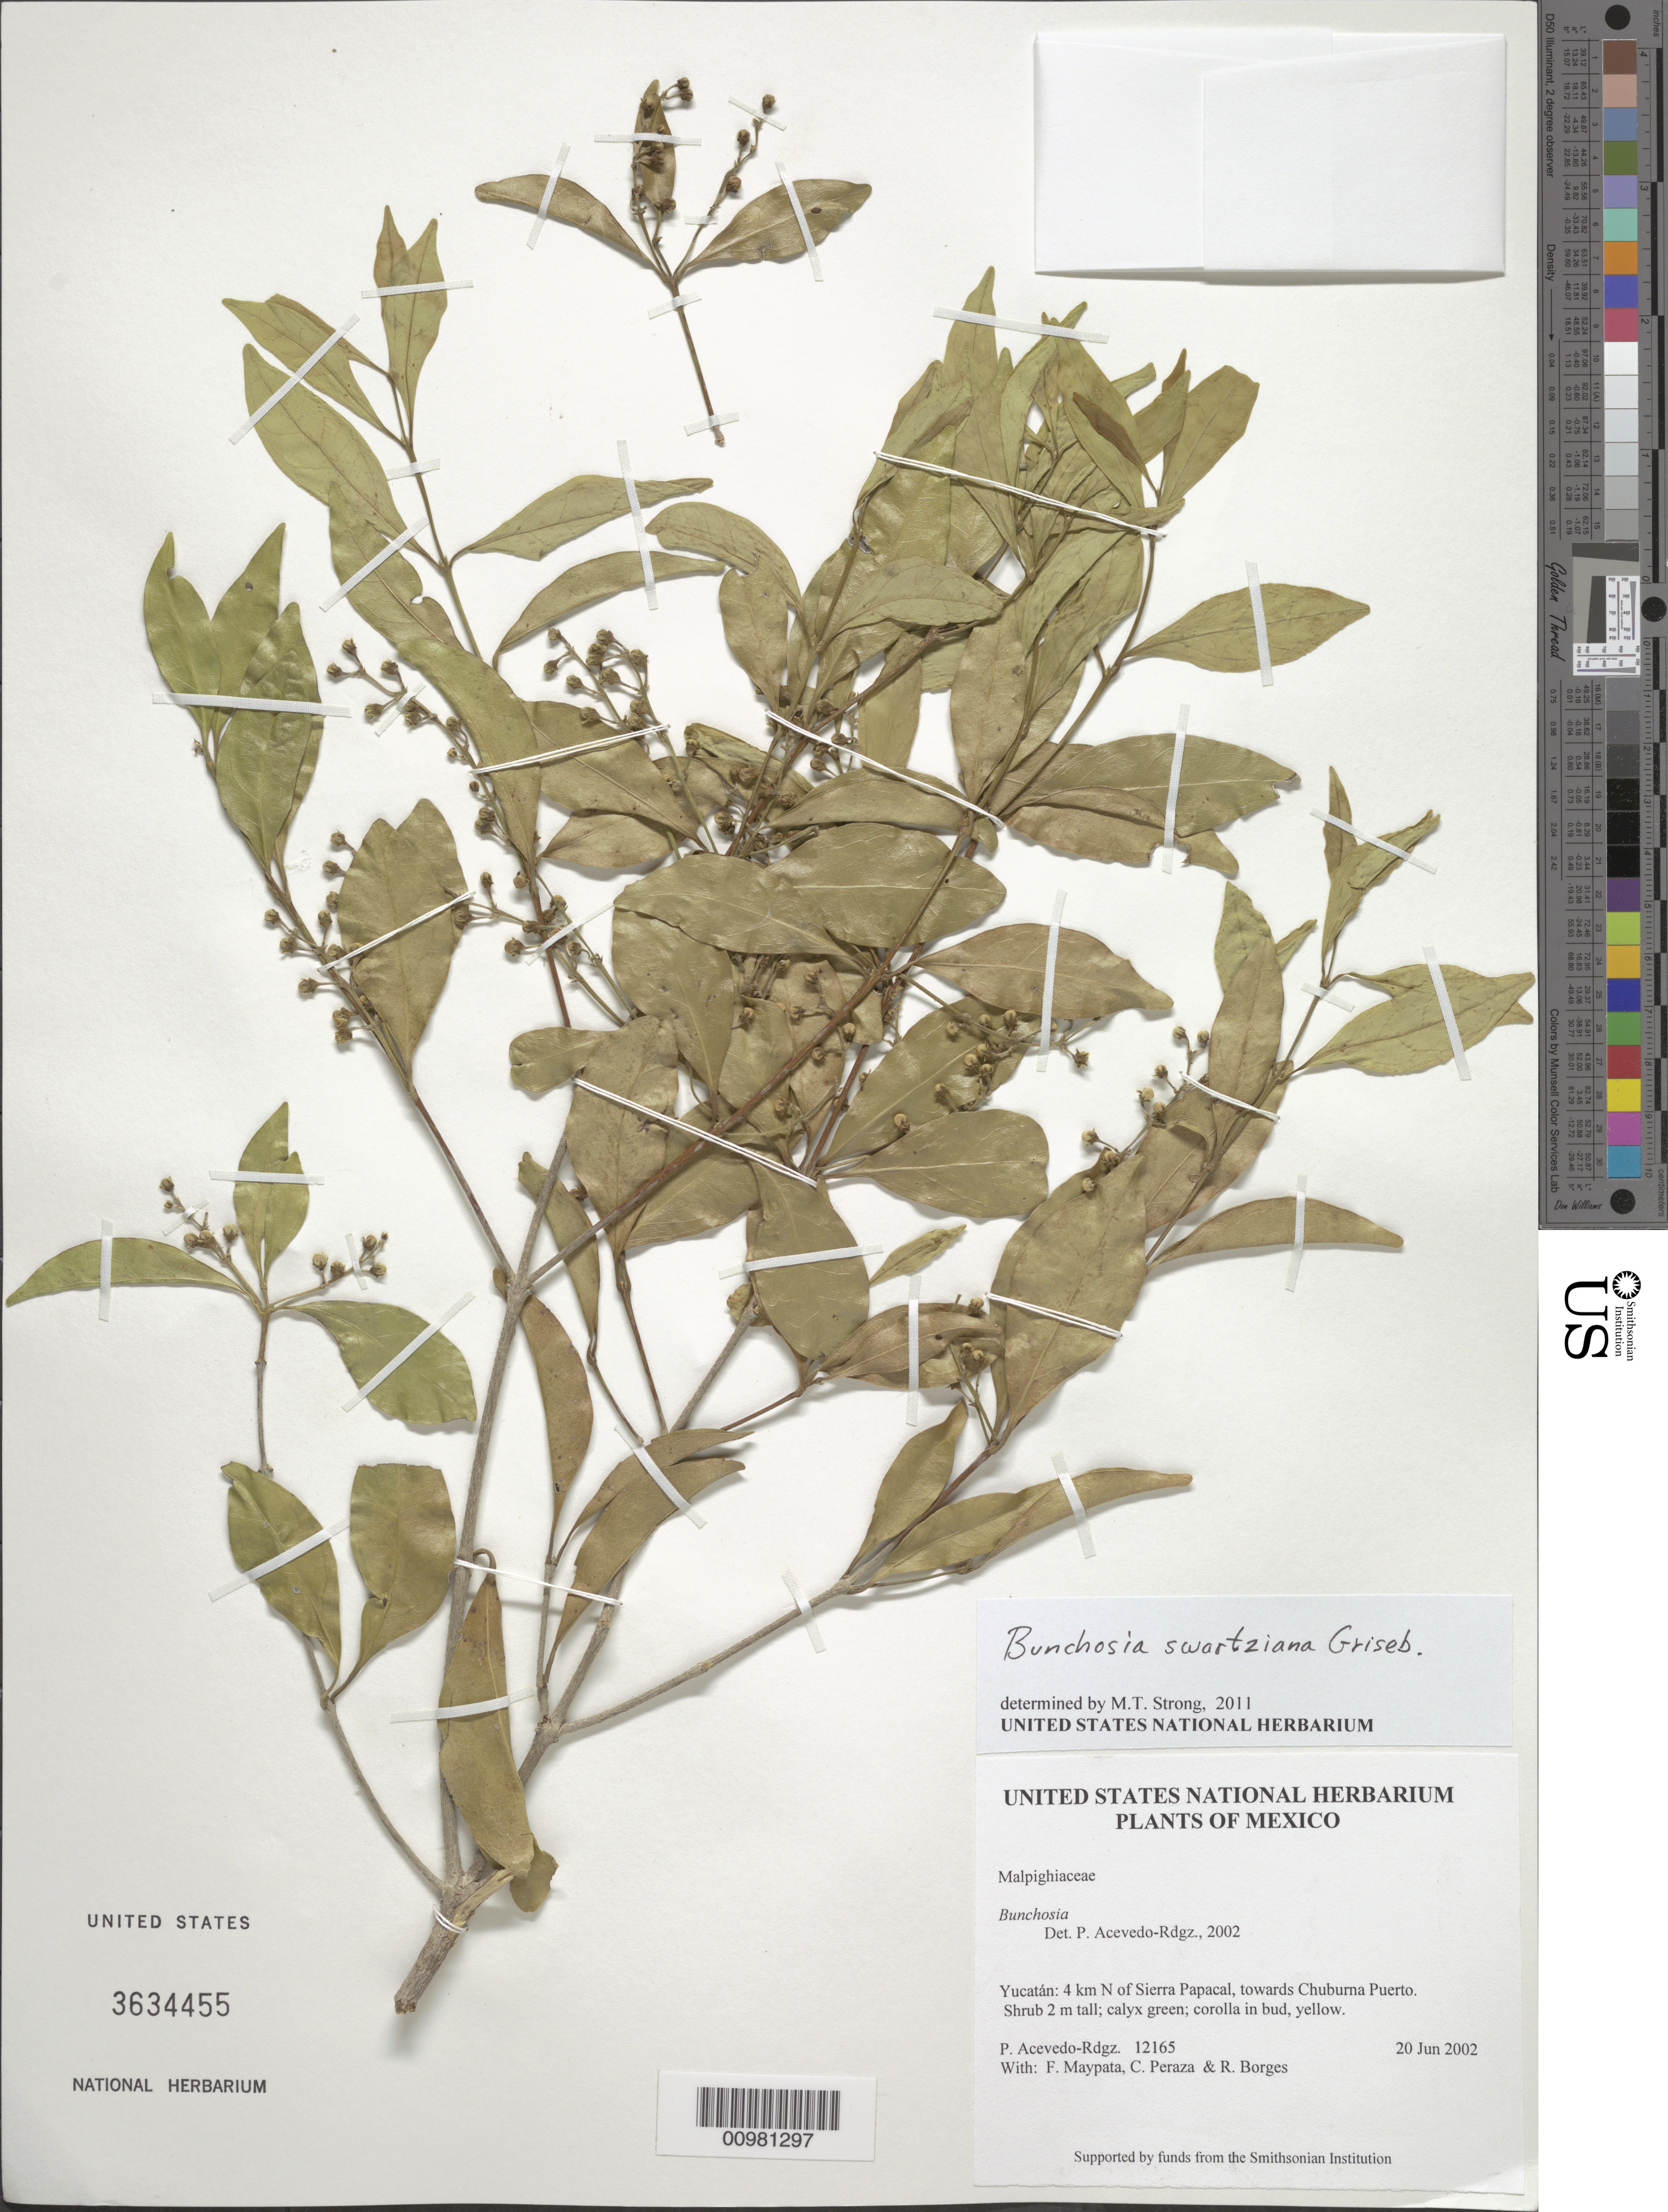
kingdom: Plantae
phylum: Tracheophyta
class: Magnoliopsida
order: Malpighiales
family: Malpighiaceae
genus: Bunchosia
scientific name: Bunchosia swartziana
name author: Griseb.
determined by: Strong, M. T., (US), Smithsonian Institution - National Museum of Natural History (UNITED STATES)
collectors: P. Acevedo-Rodr., F. Maypata, C. Peraza & R. Borges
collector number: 12165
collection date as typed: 20 Jun 2002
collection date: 2002-06-20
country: Mexico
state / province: Yucatán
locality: Yucatán: 4 km N of Sierra Papacal, towards Chuburna Puerto.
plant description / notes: US, NY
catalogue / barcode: US 3634455